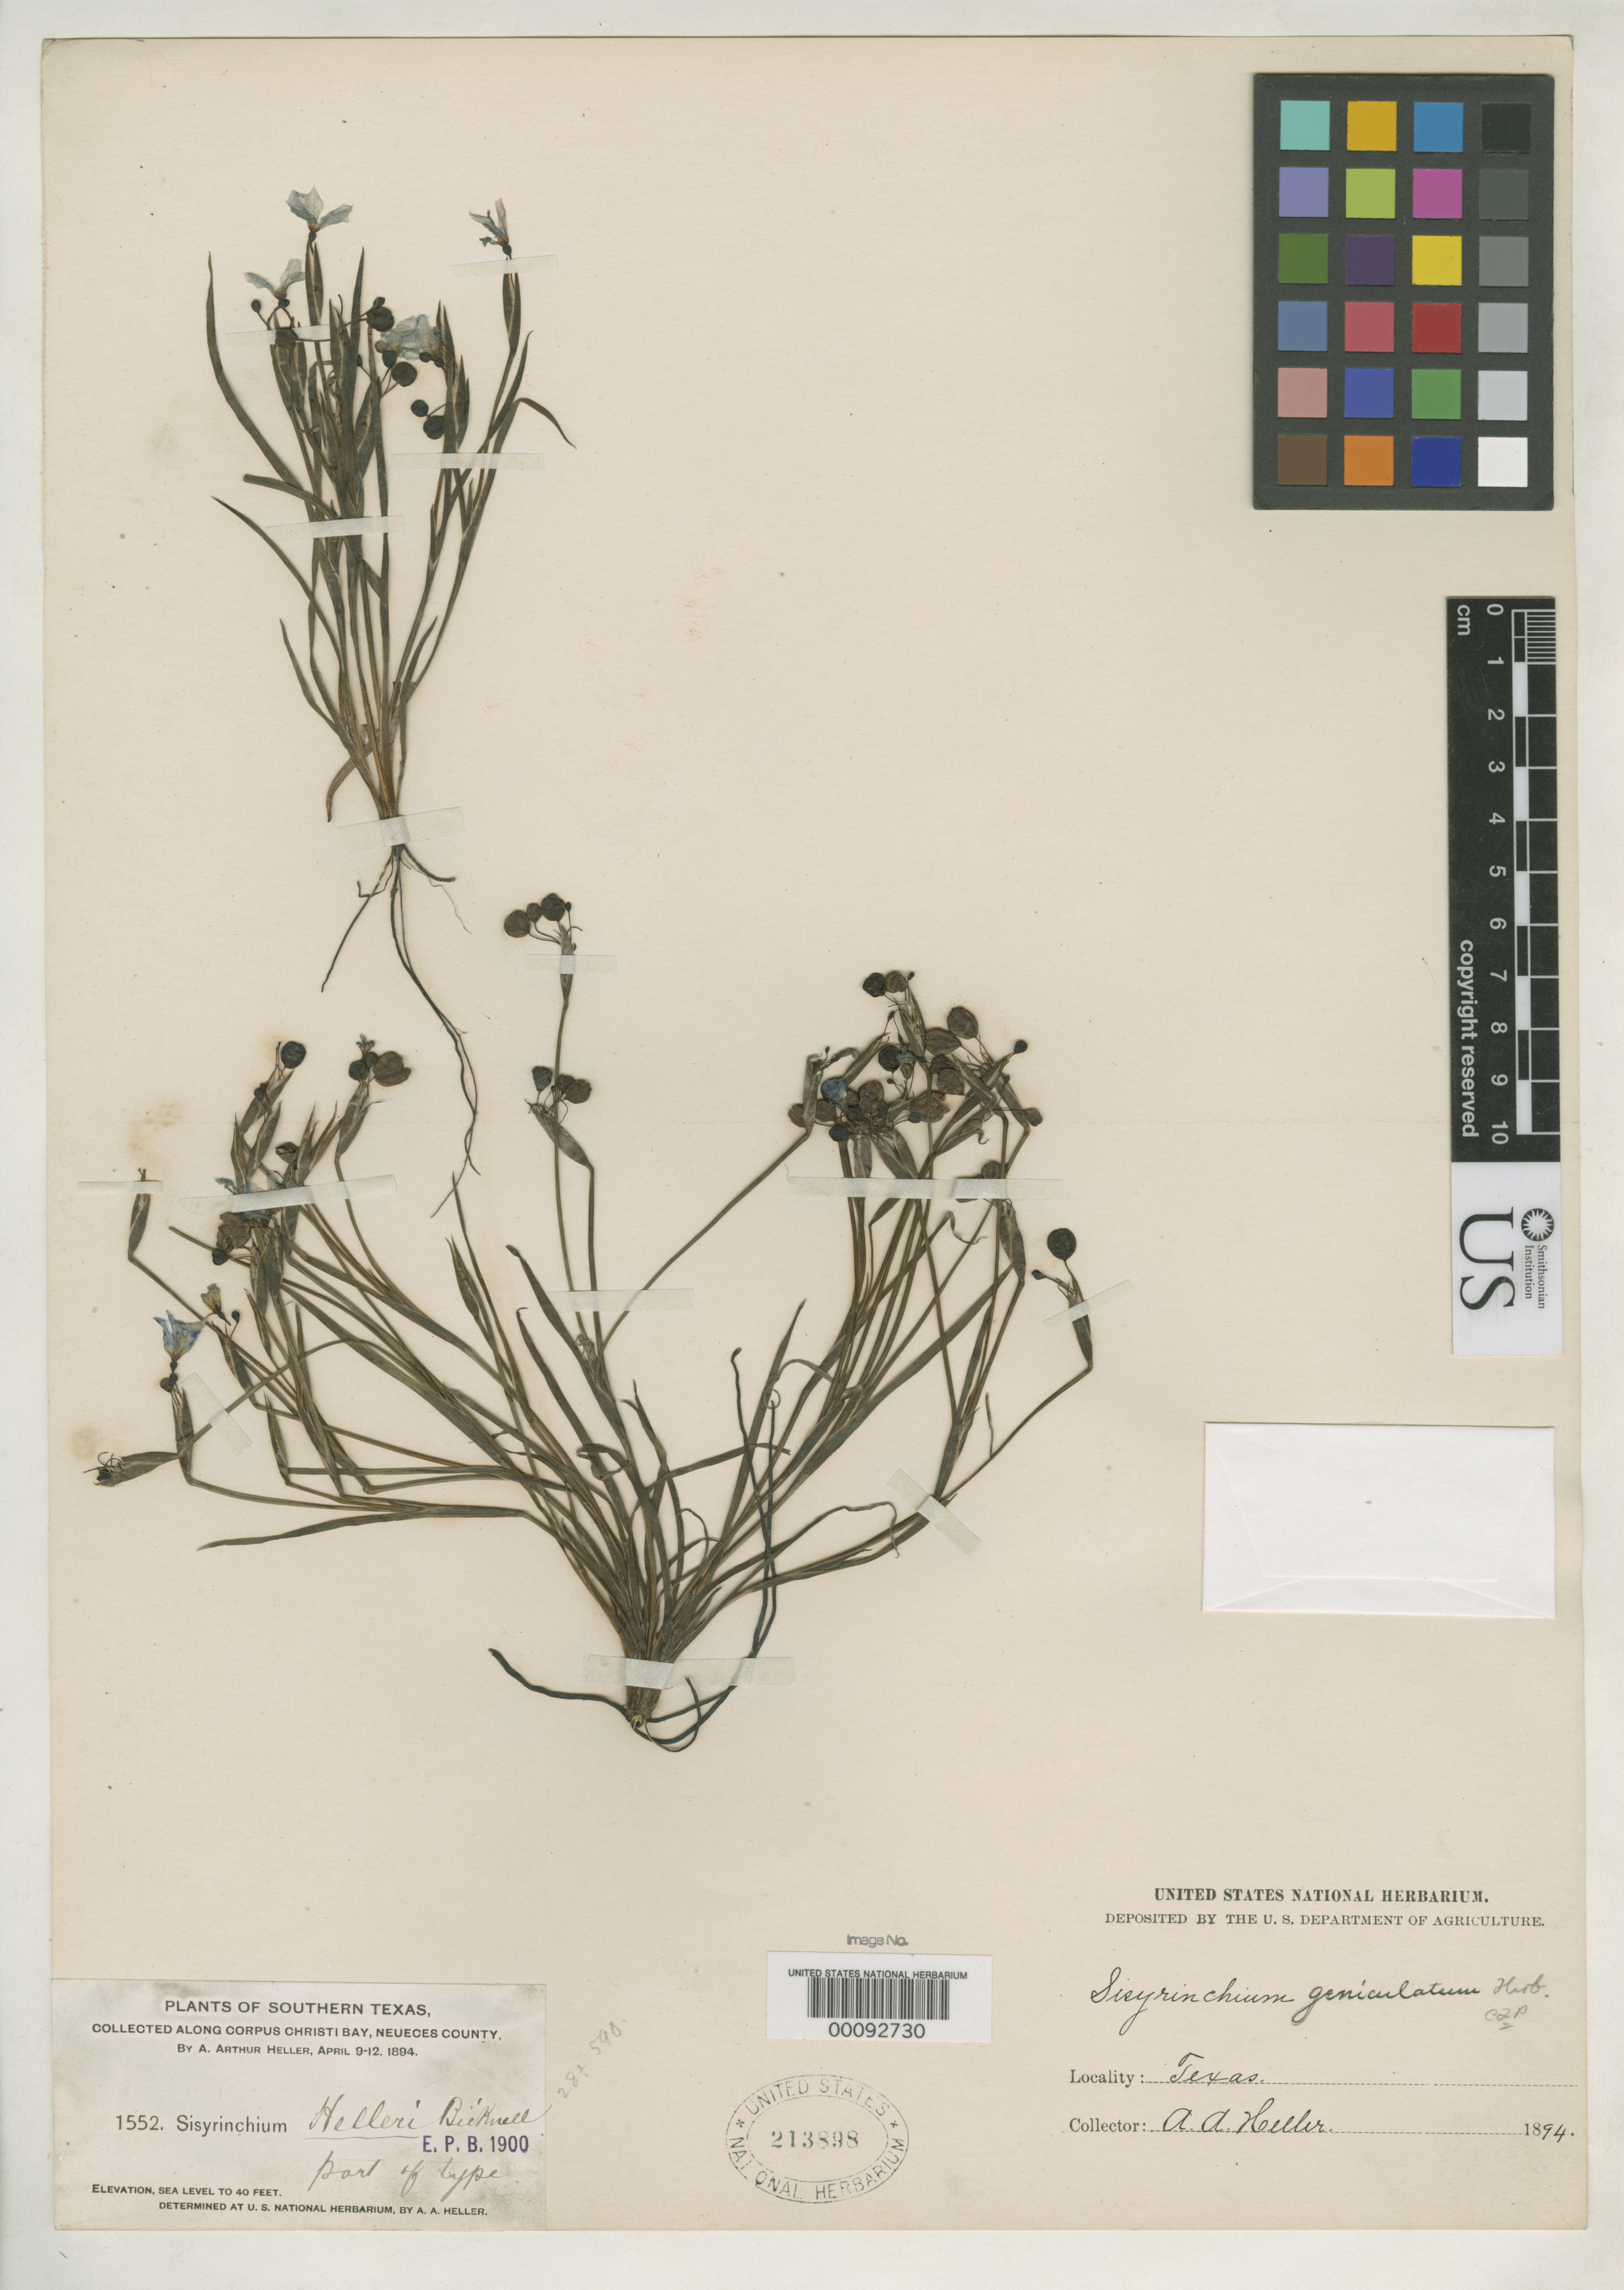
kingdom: Plantae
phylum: Tracheophyta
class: Liliopsida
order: Asparagales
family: Iridaceae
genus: Sisyrinchium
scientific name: Sisyrinchium helleri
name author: E.P. Bicknell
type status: Isotype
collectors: A. A. Heller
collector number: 1552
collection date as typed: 09 Apr 1894 to 12 Apr 1894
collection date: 1894-04-09/1894-04-12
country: United States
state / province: Texas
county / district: Nueces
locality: Corpus Christi Bay.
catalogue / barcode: US 213898